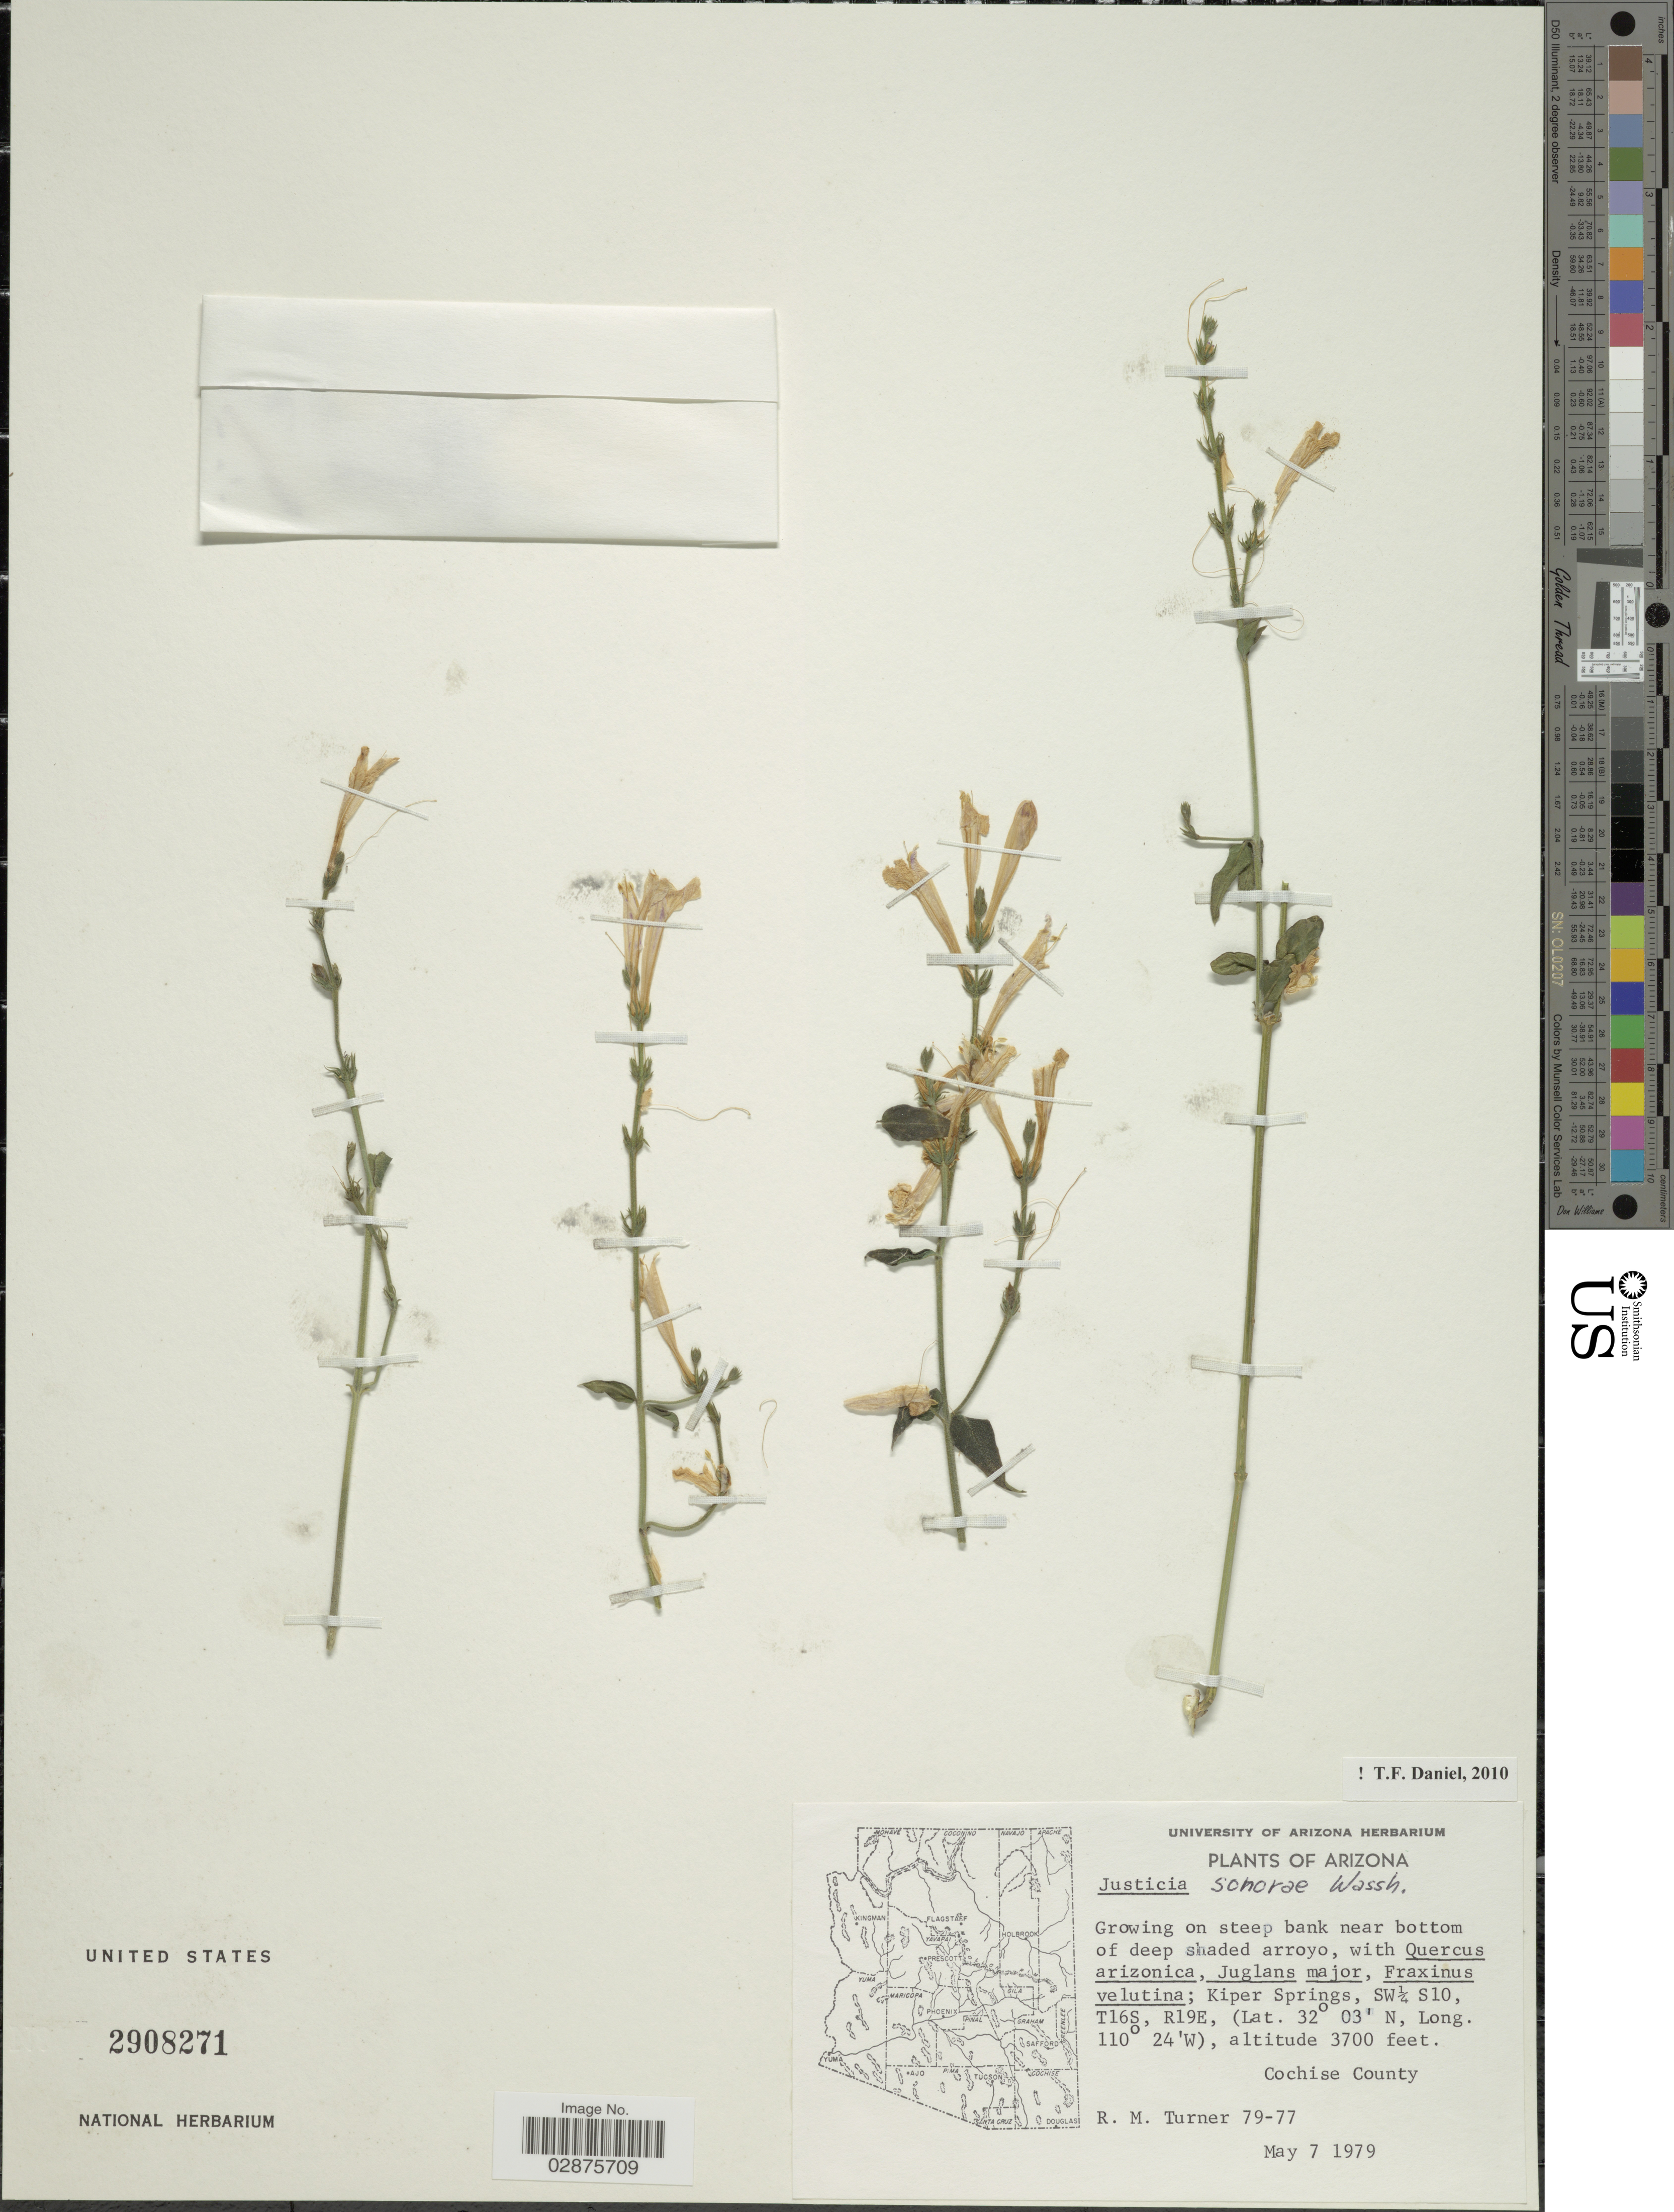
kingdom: Plantae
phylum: Tracheophyta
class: Magnoliopsida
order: Lamiales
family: Acanthaceae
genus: Justicia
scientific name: Justicia sonorae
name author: Wassh.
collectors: R. M. Turner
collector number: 79-77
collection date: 1979-05-07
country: United States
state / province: Arizona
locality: Growing on steep bank near bottom of deep shaded arroyo. Kiper Springs, SW¼ S10, T16S, R19E. Cochise County.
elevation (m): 1128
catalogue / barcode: US 2908271